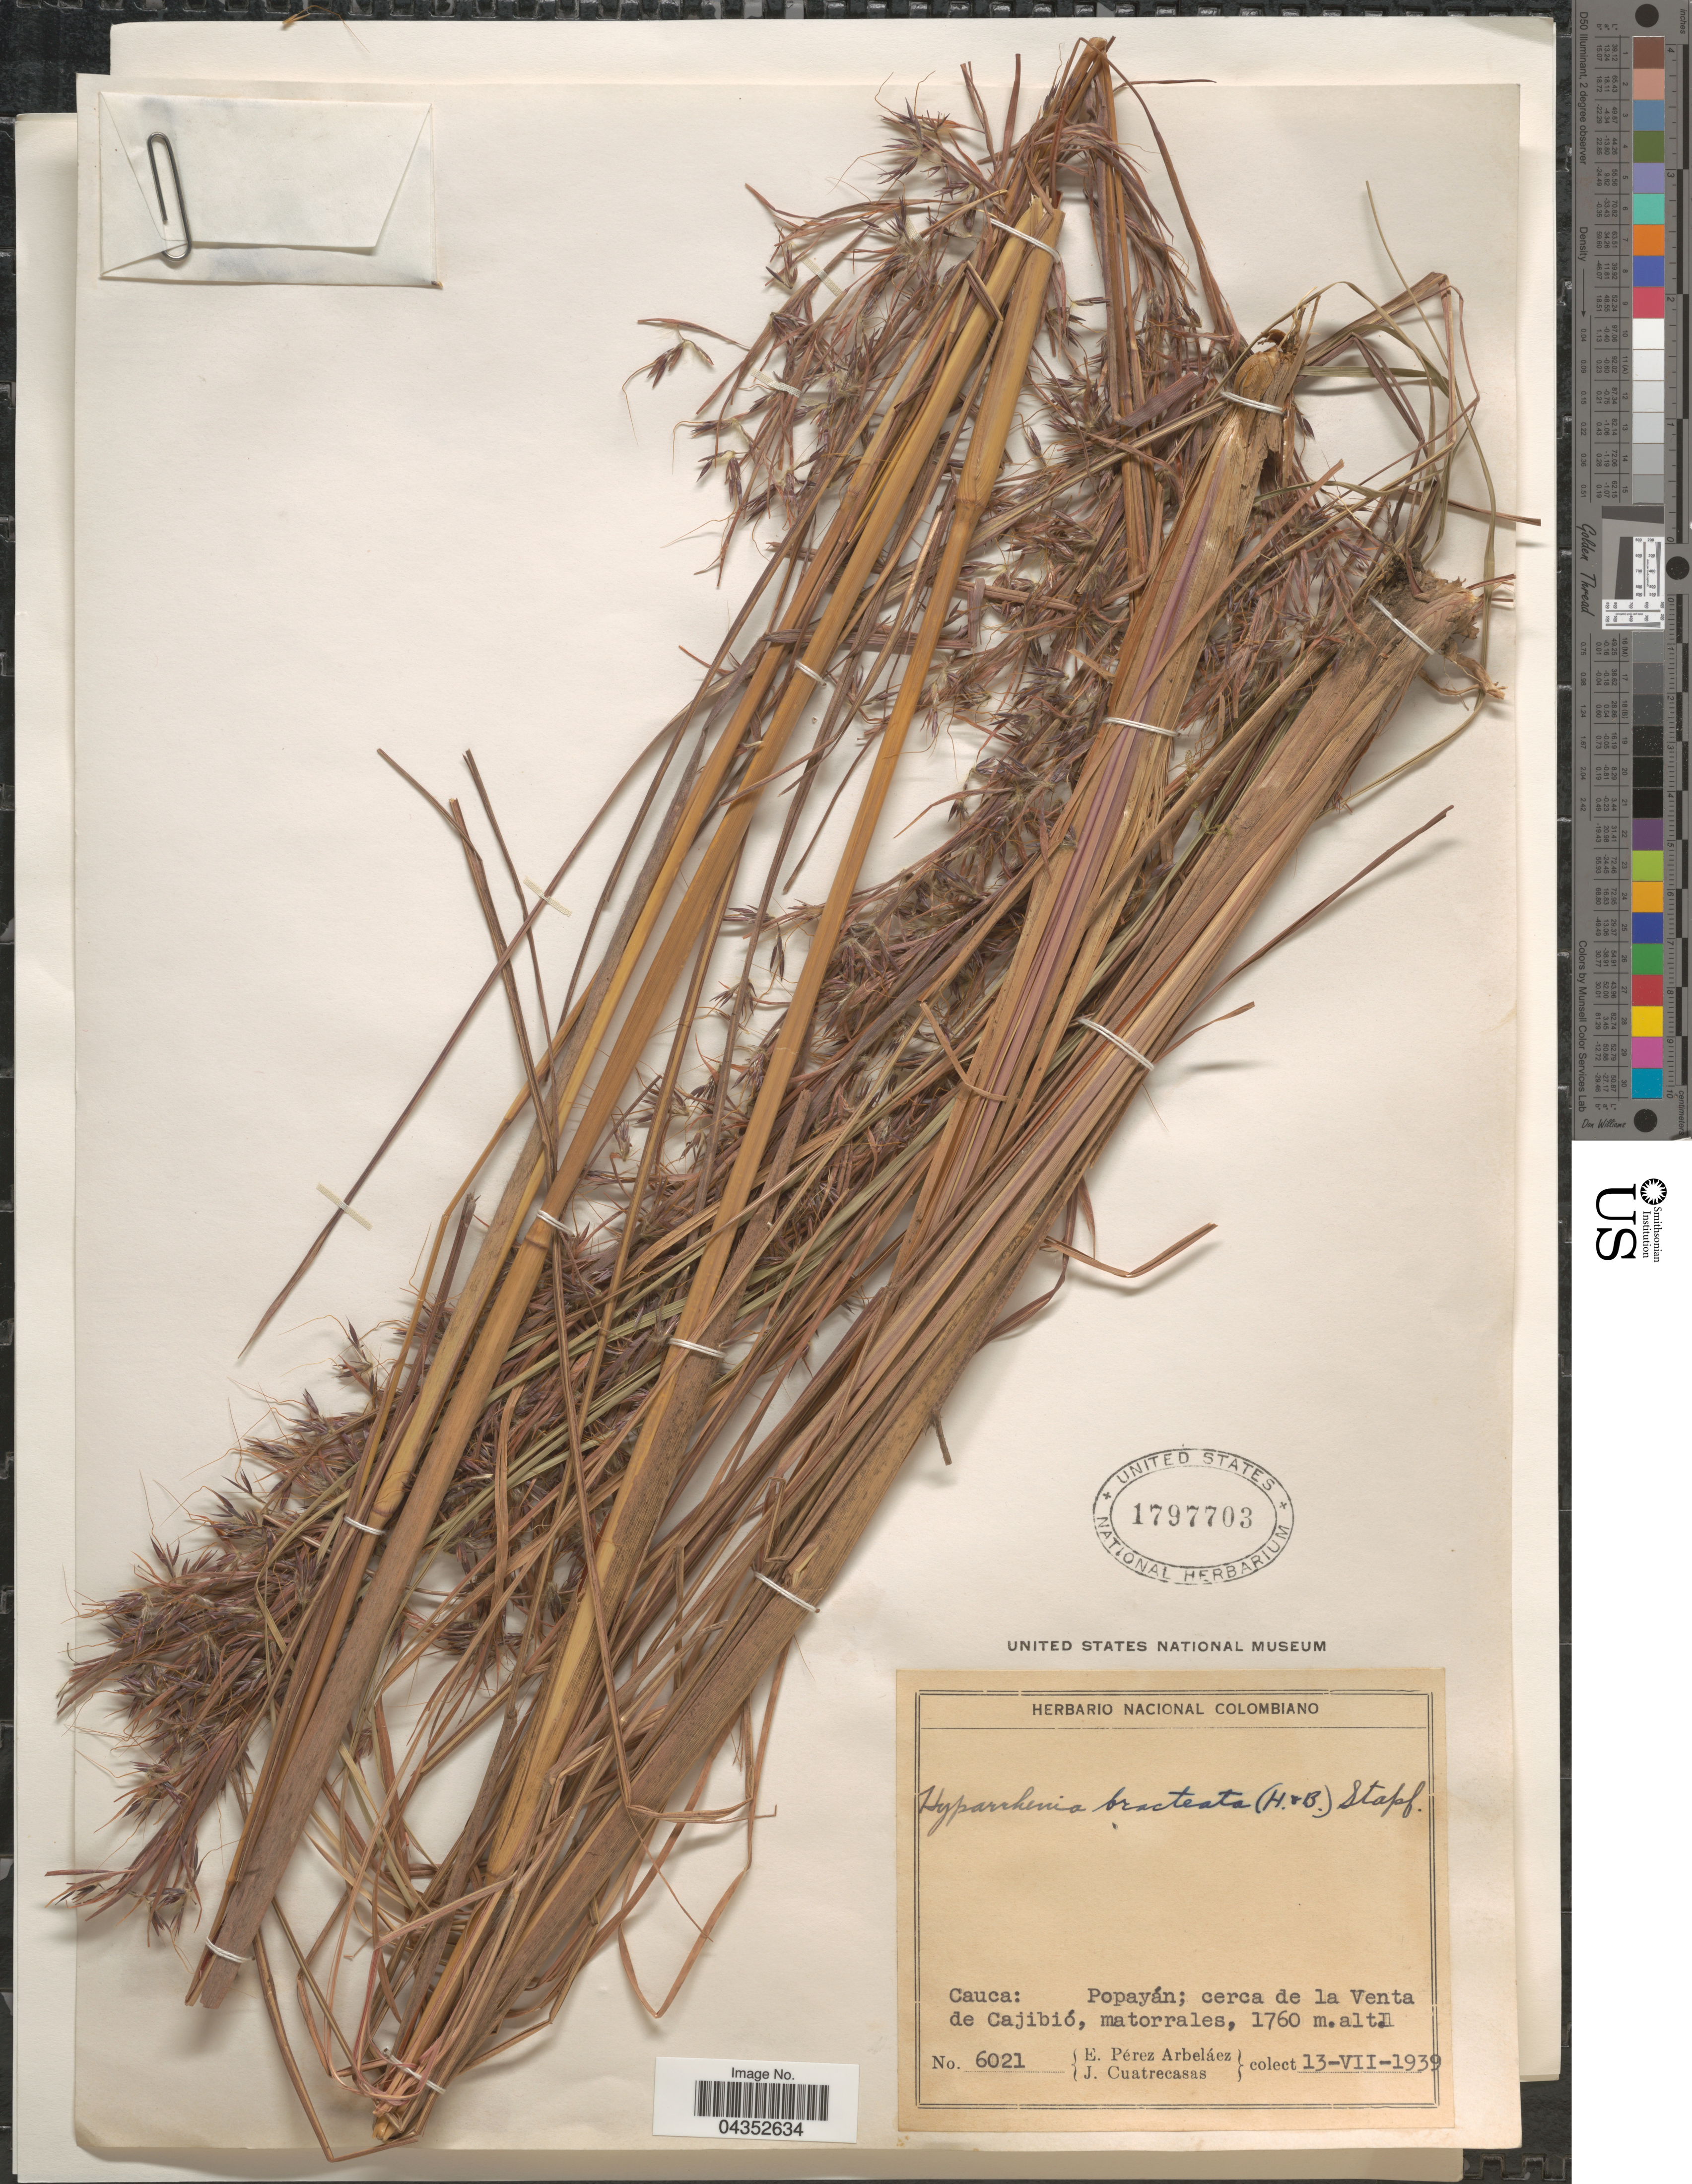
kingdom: Plantae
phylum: Tracheophyta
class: Liliopsida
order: Poales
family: Poaceae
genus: Hyparrhenia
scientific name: Hyparrhenia bracteata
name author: (Humb. & Bonpl.) Stapf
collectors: E. Pérez Arbeláez & J. Cuatrecasas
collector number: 6021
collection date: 1939-07-13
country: Colombia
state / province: Cauca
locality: Popayán; cerca de la Venta de Cajibió, mattorales.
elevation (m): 1760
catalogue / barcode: US 1797703